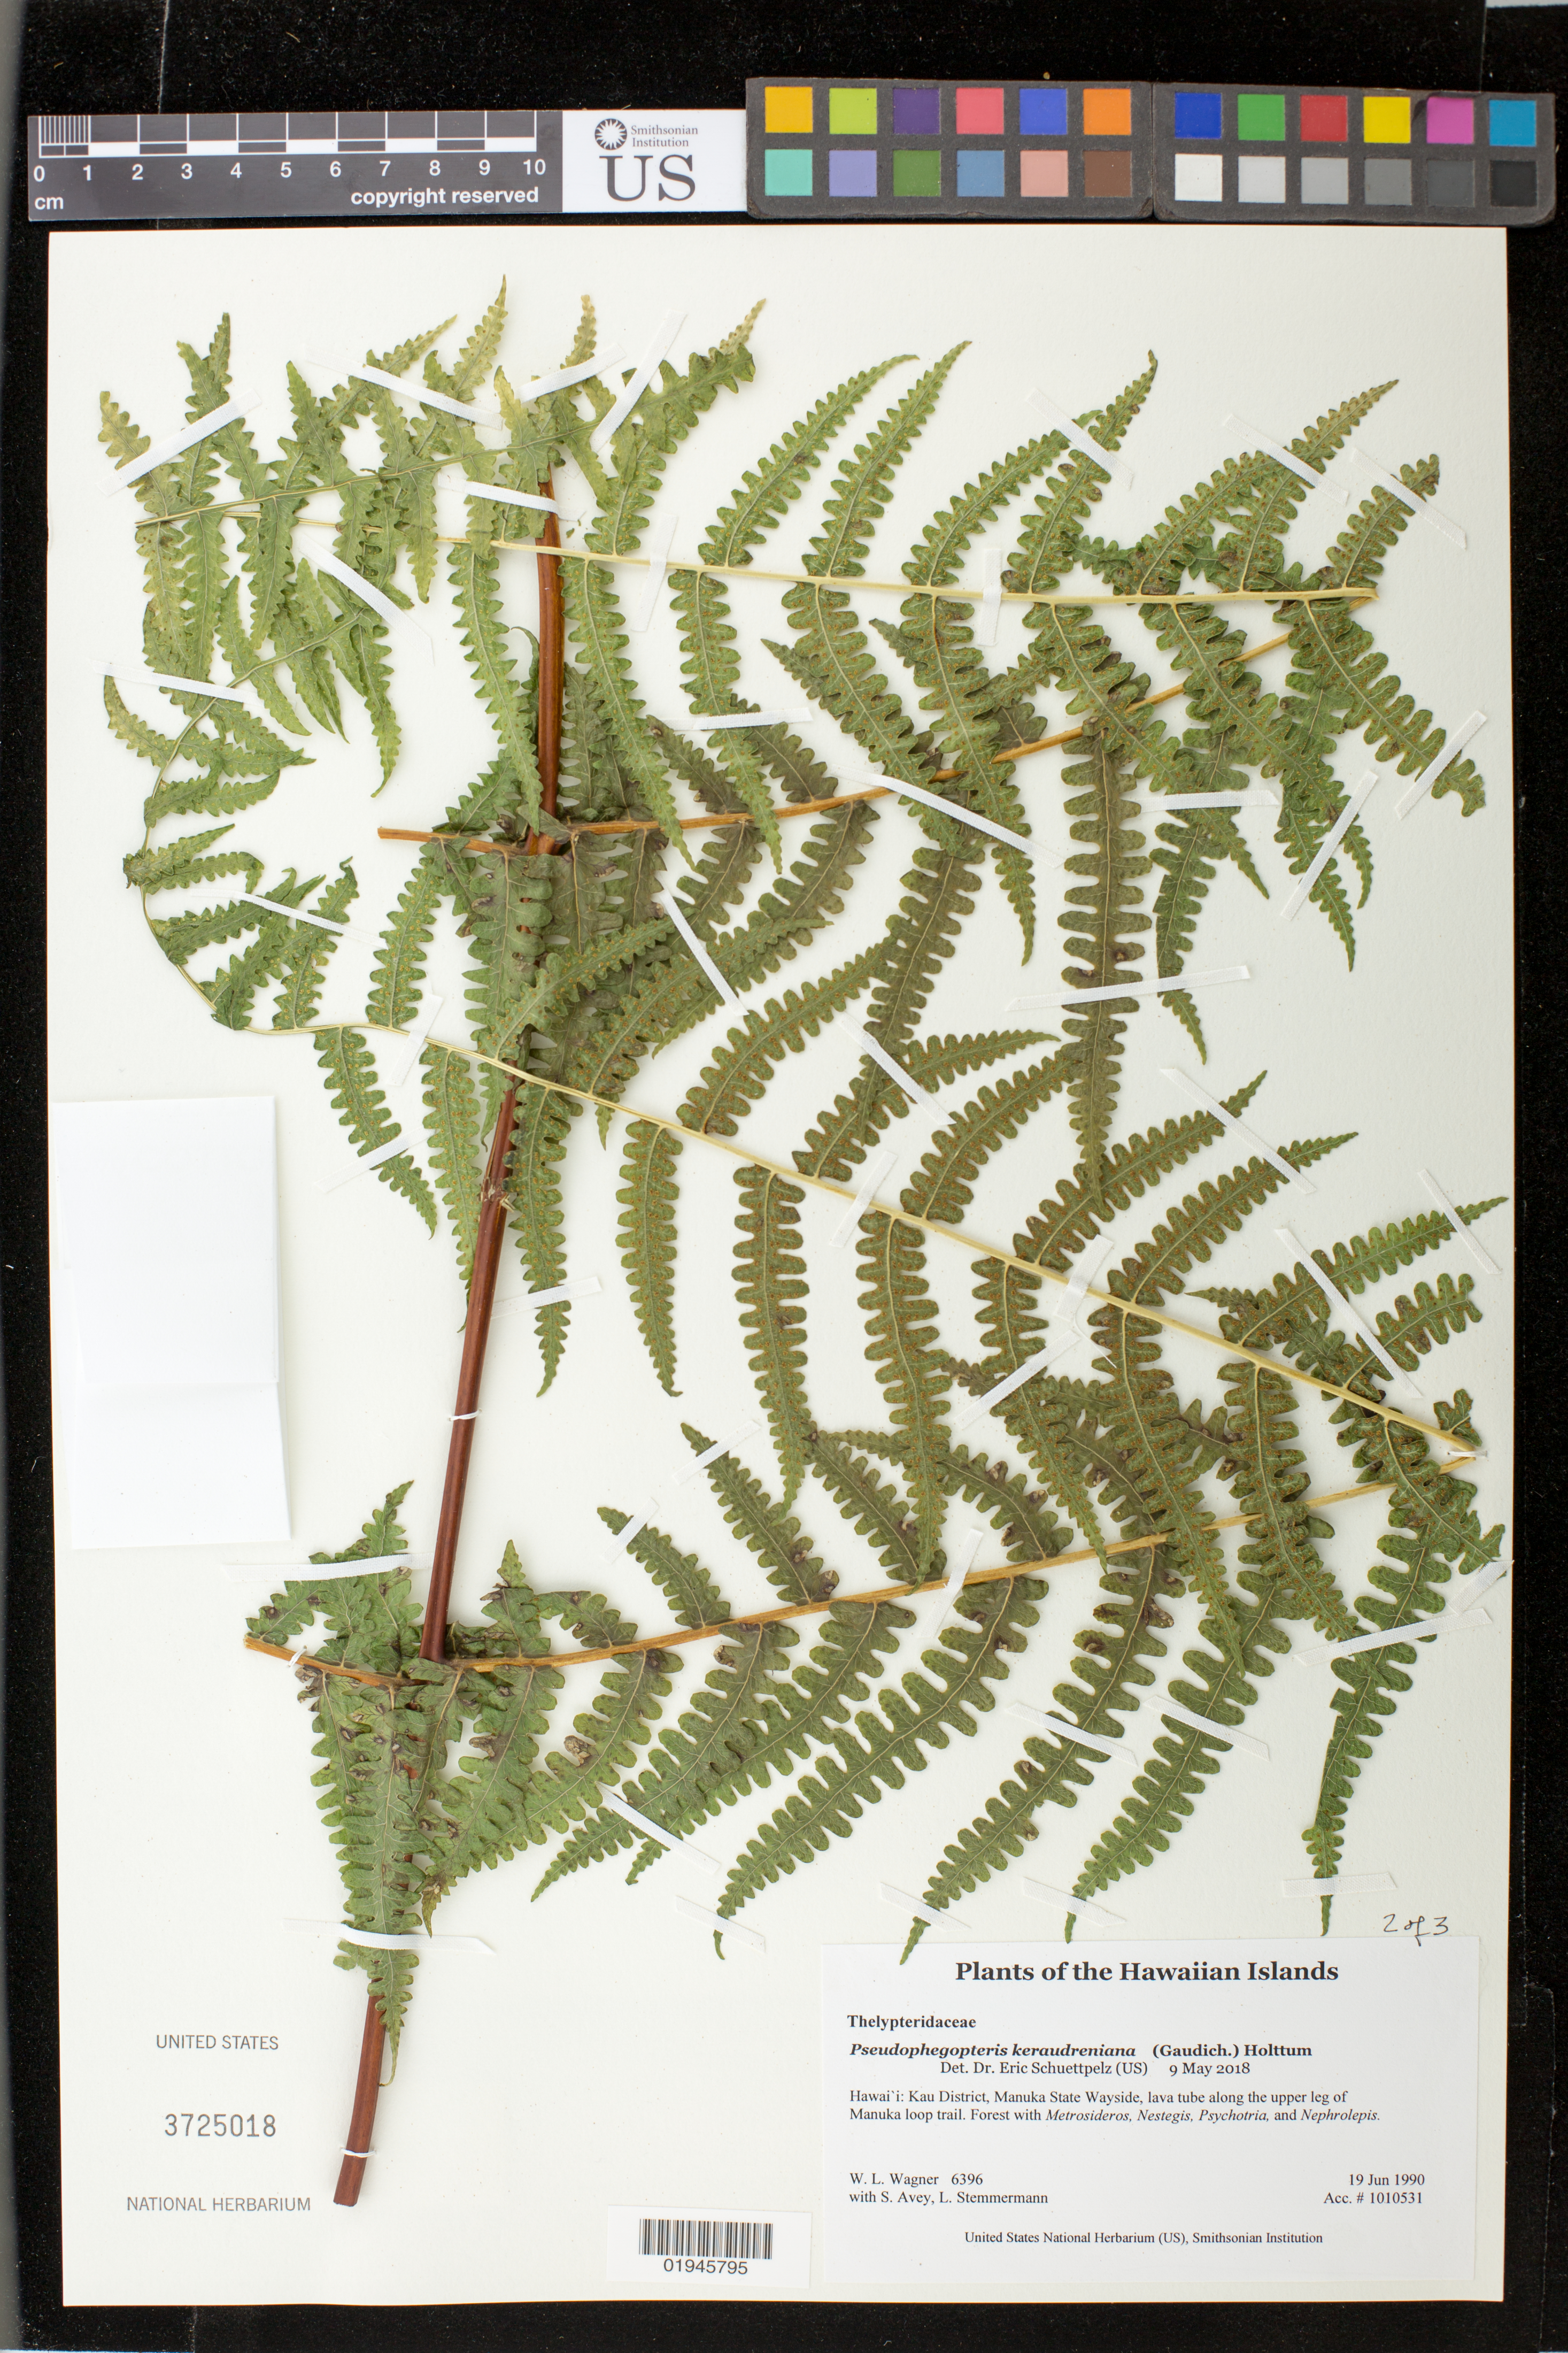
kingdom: Plantae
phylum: Tracheophyta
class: Polypodiopsida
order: Polypodiales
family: Thelypteridaceae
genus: Pseudophegopteris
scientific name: Pseudophegopteris keraudreniana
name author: (Gaudich.) Holttum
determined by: Schuettpelz, E., (US), Smithsonian Institution - National Museum of Natural History (UNITED STATES)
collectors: W. L. Wagner, S. Avey & L. Stemmermann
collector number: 6396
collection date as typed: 19 Jun 1990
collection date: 1990-06-19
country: United States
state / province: Hawaii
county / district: Hawaii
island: Hawaii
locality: Kau District, Manuka State Wayside, lava tube along the upper leg of Manuka loop trail.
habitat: Forest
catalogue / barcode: US 3725018